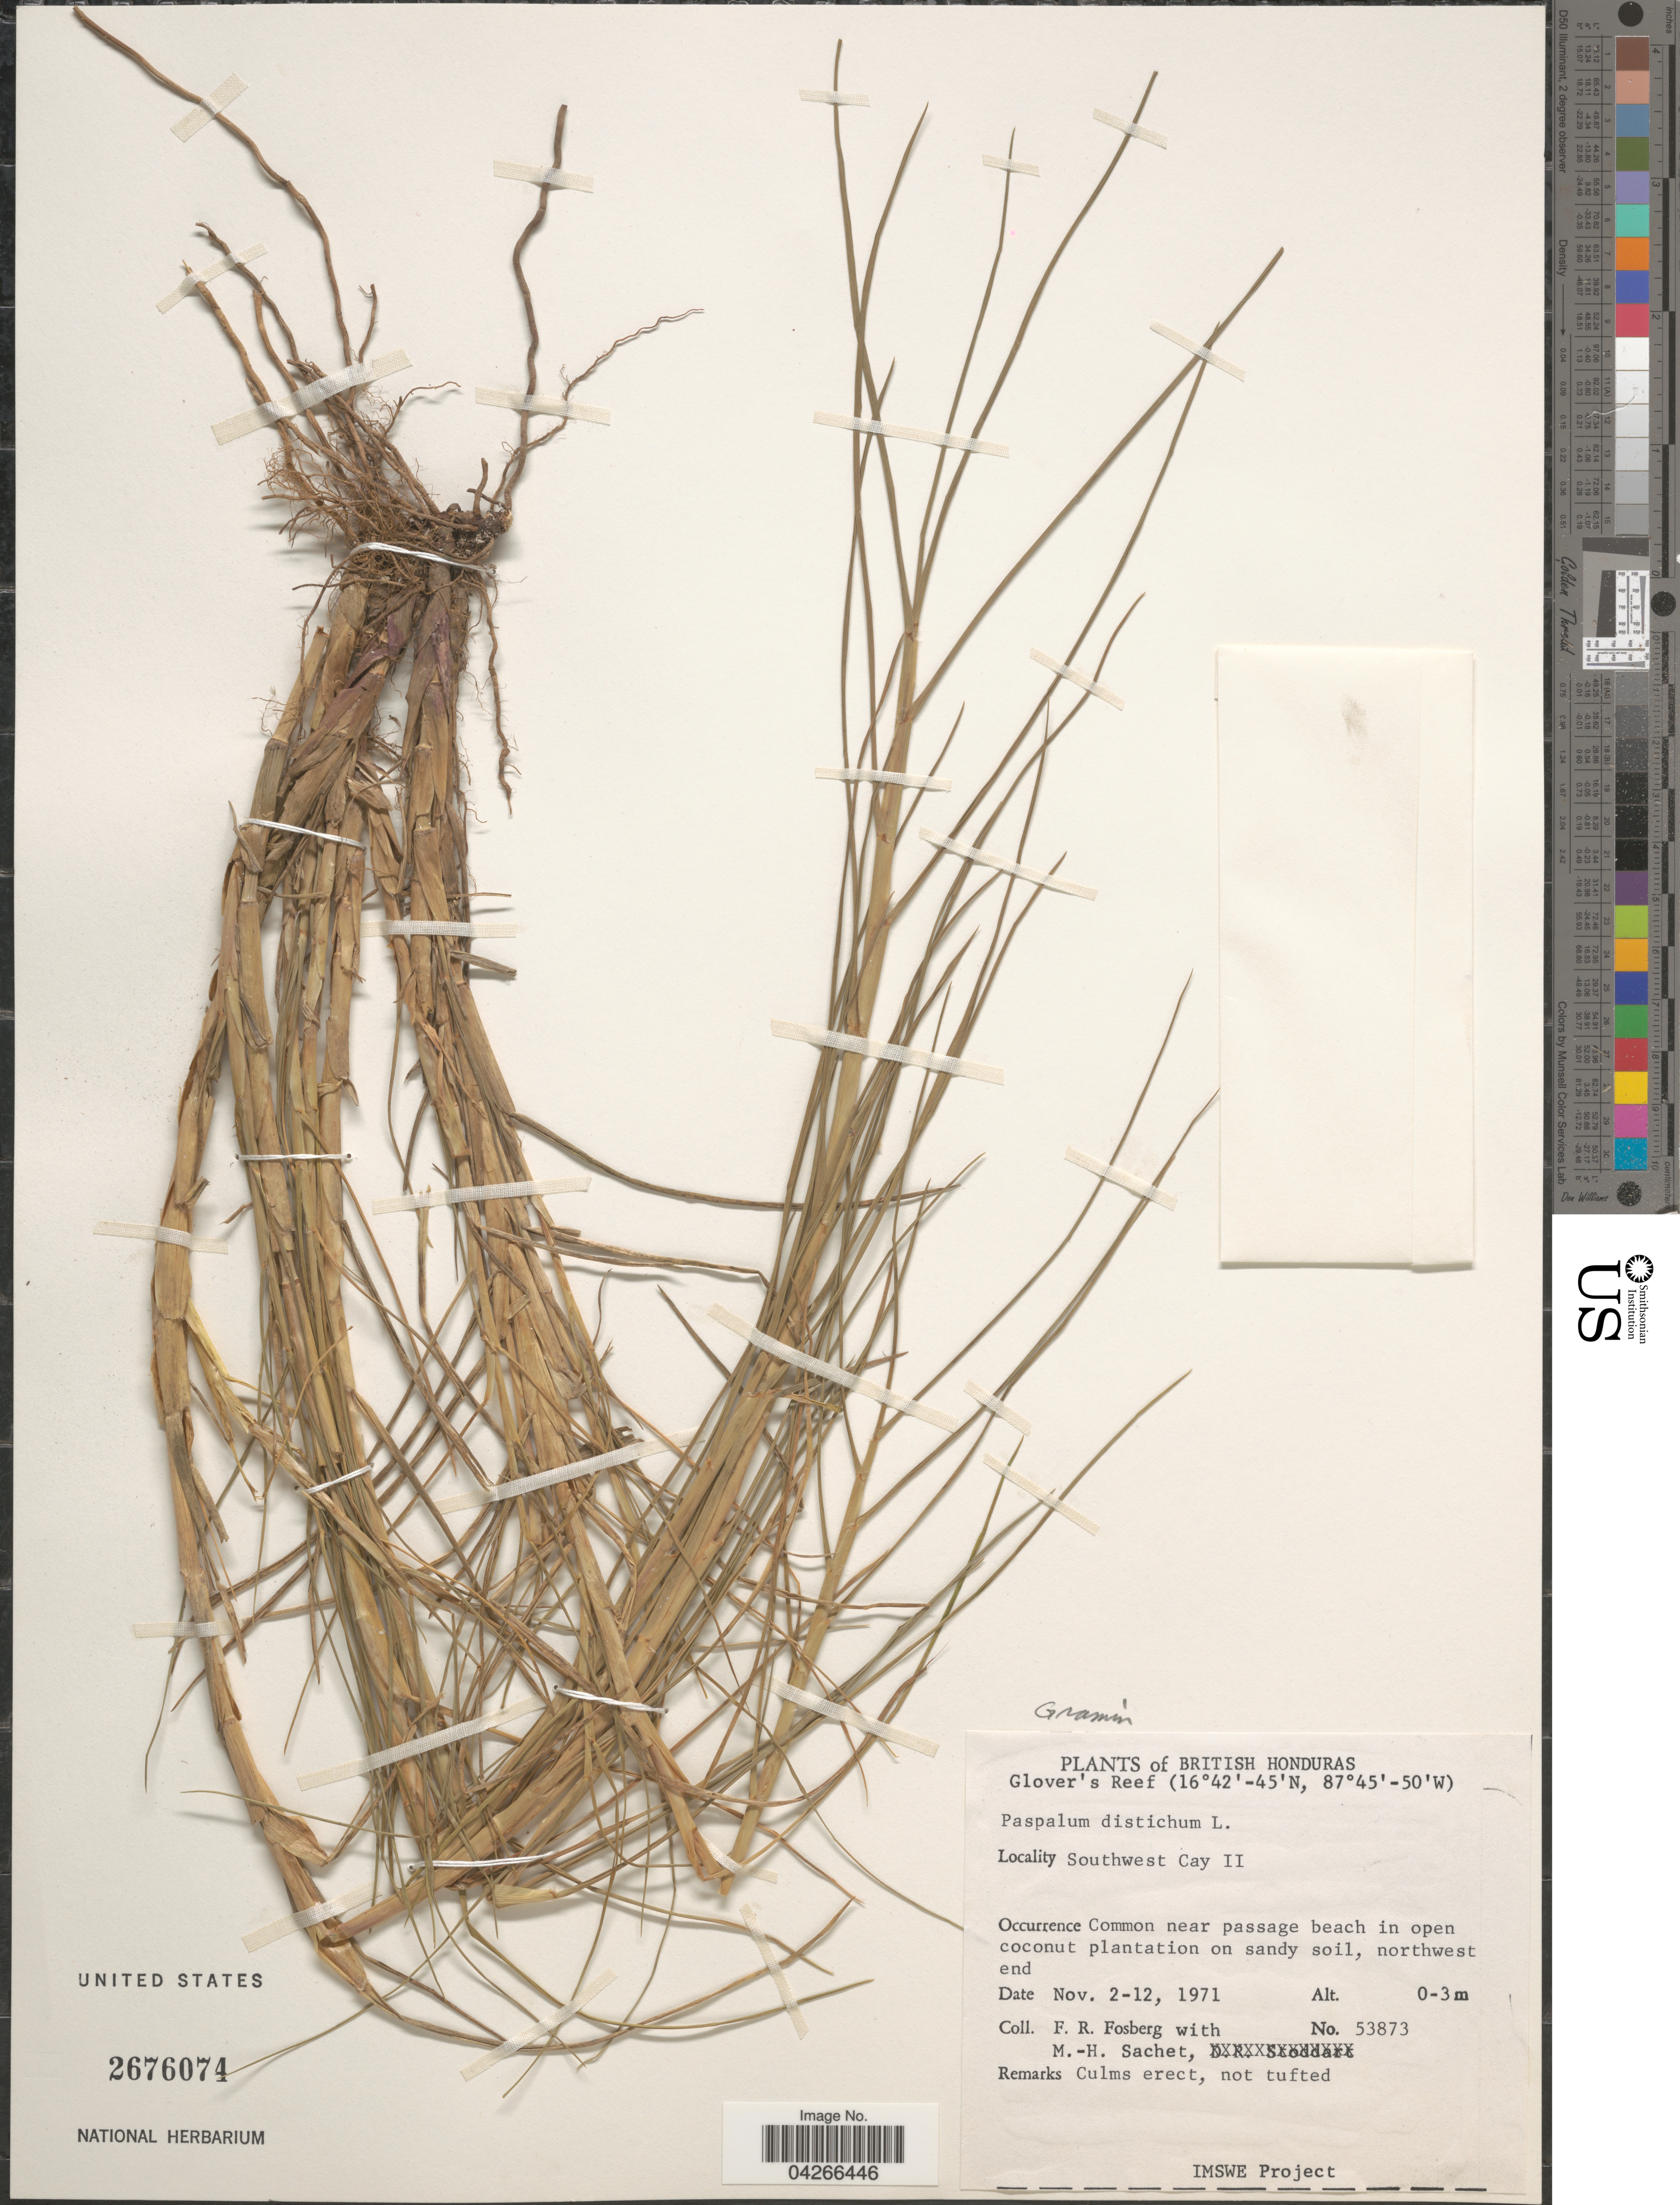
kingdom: Plantae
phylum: Tracheophyta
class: Liliopsida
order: Poales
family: Poaceae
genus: Paspalum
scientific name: Paspalum distichum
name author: L.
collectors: F. R. Fosberg & M.-H. Sachet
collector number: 53873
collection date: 1971-11-02/1971-11-12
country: Belize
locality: British Honduras. Glover's Reef. Southwest Cay II. Common near passage beach in open coconut plantation on sandy soil, northwest end.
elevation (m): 0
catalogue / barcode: US 2676074